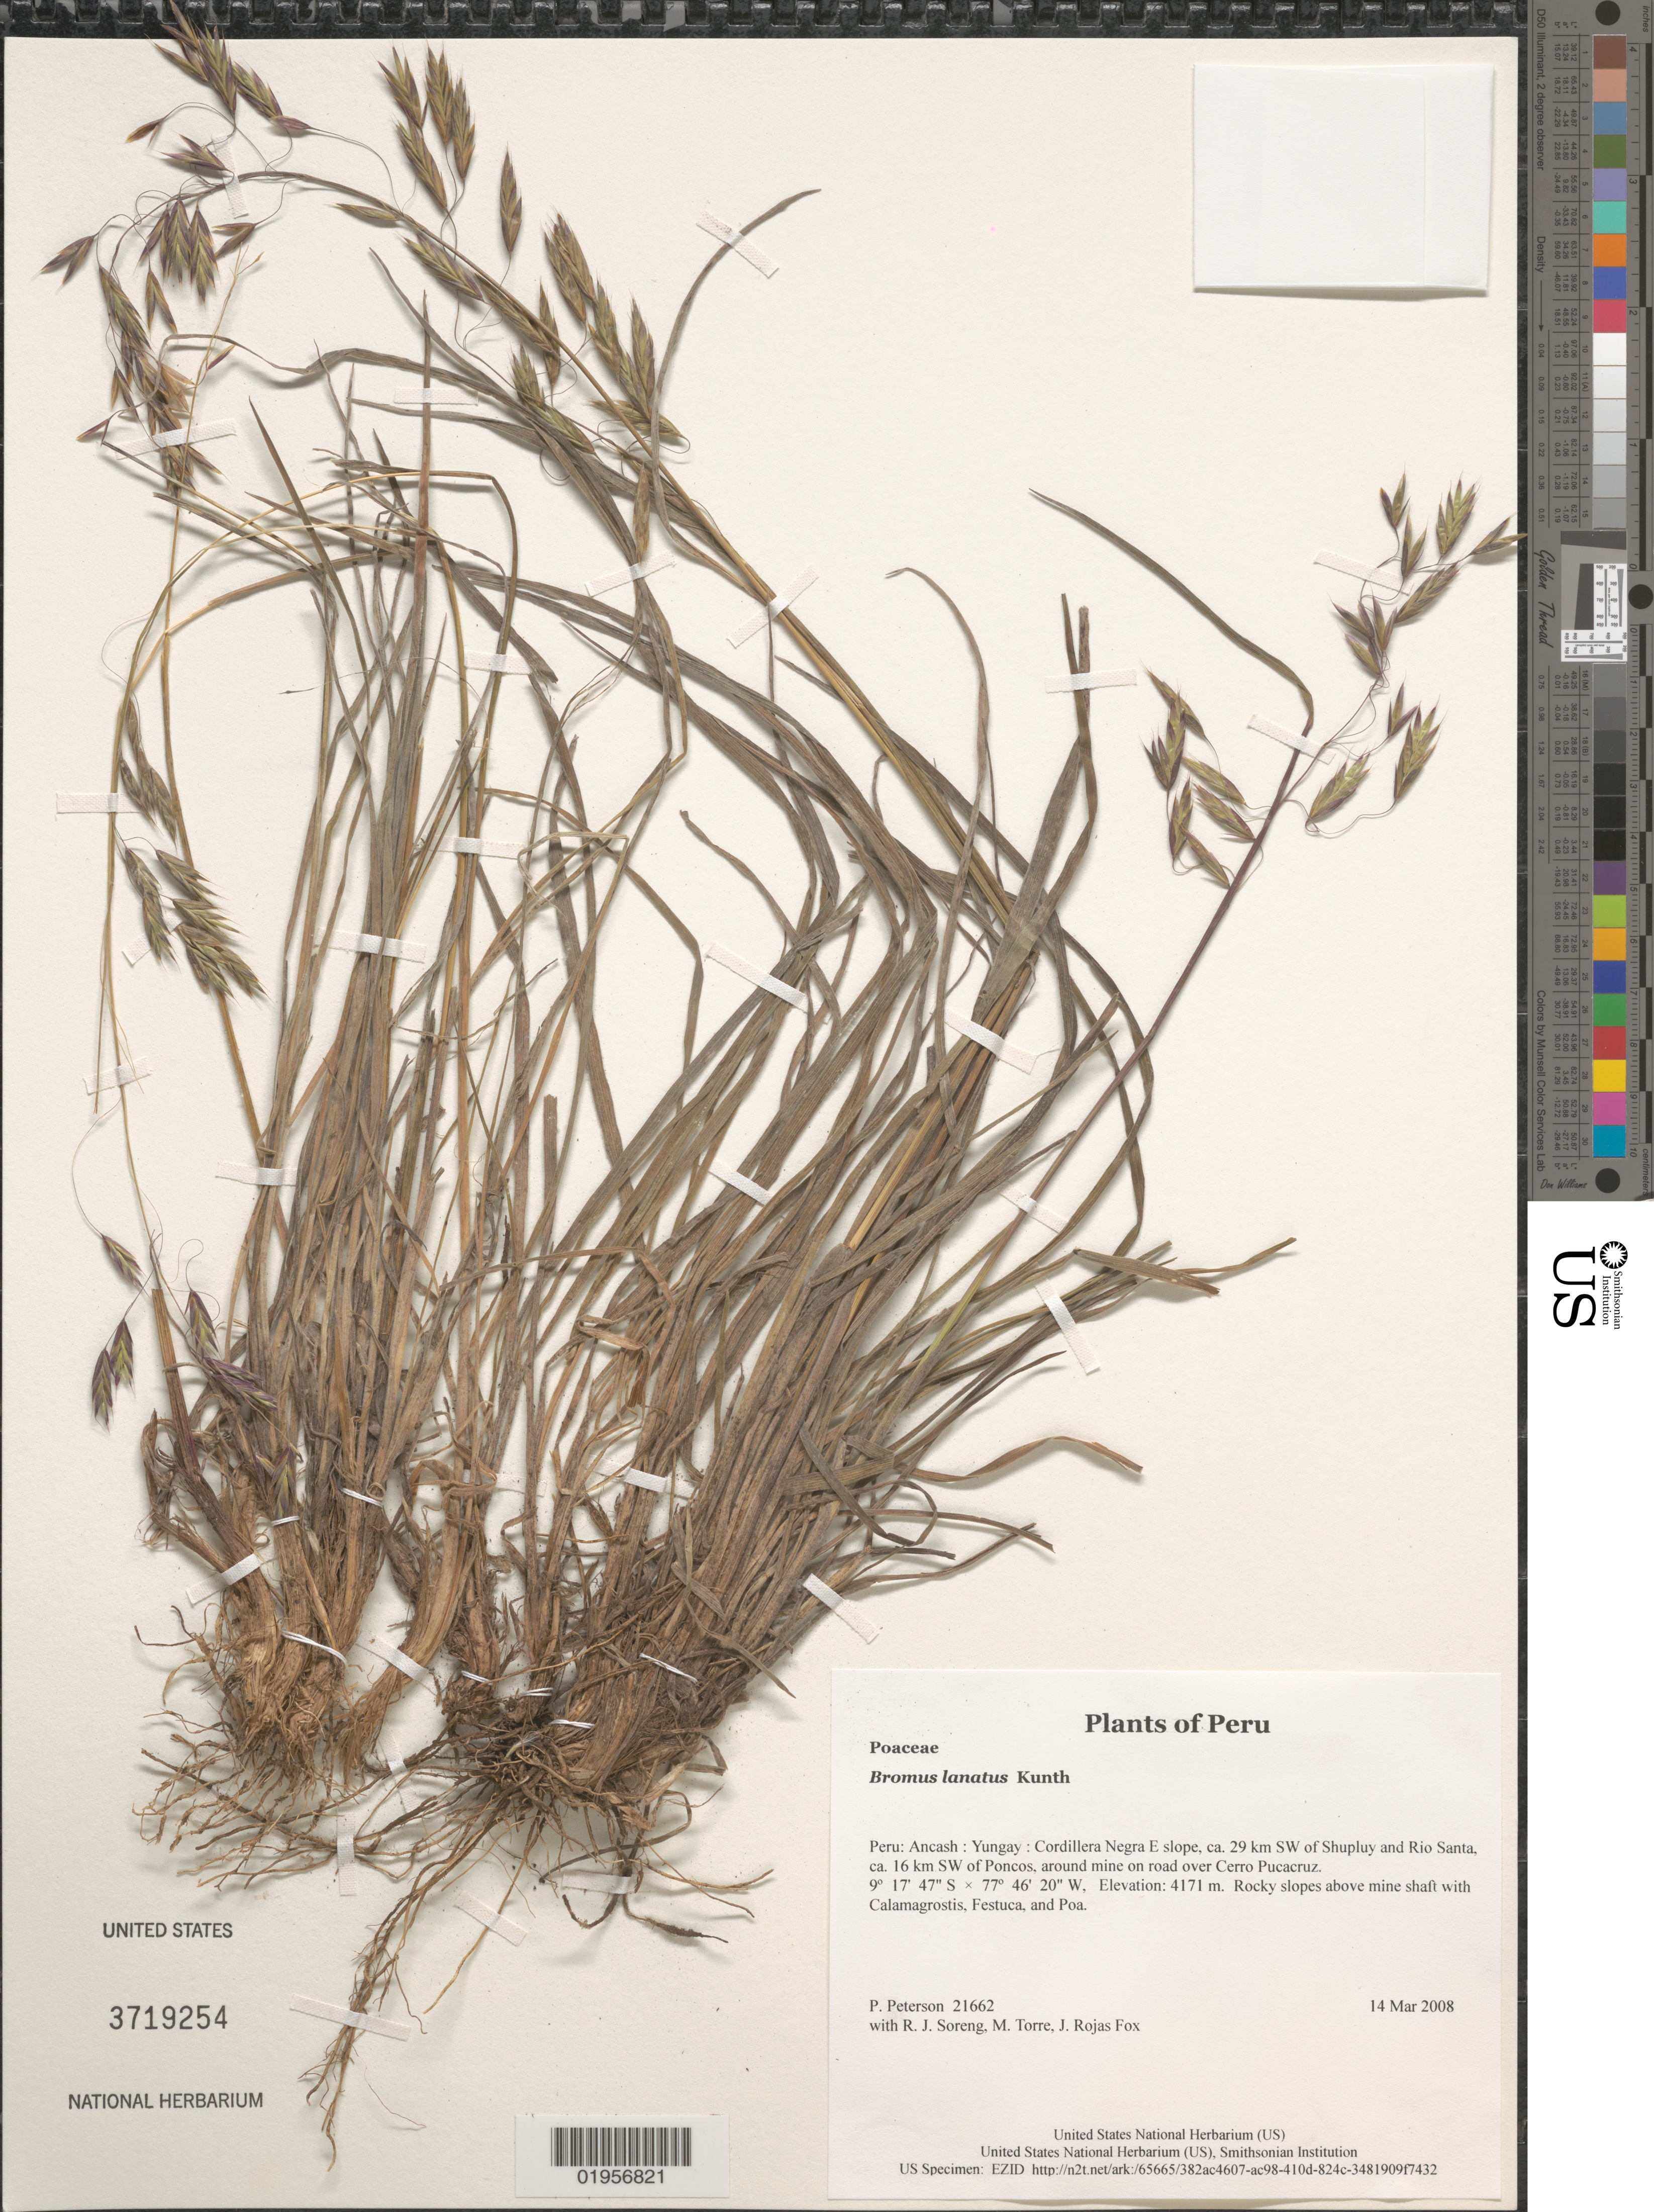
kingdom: Plantae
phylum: Tracheophyta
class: Liliopsida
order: Poales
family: Poaceae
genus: Bromus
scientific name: Bromus lanatus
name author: Kunth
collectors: P. M. Peterson, R. J. Soreng, M. Torre & J. Rojas Fox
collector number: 21662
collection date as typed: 14 Mar 2008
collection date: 2008-03-14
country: Peru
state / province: Ancash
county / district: Yungay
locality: Cordillera Negra E slope, ca. 29 km SW of Shupluy and Rio Santa, ca. 16 km SW of Poncos, around mine on road over Cerro Pucacruz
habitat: Rocky slopes above mine shaft with Calamagrostis, Festuca, and Poa.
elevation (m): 4171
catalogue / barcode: US 3719254